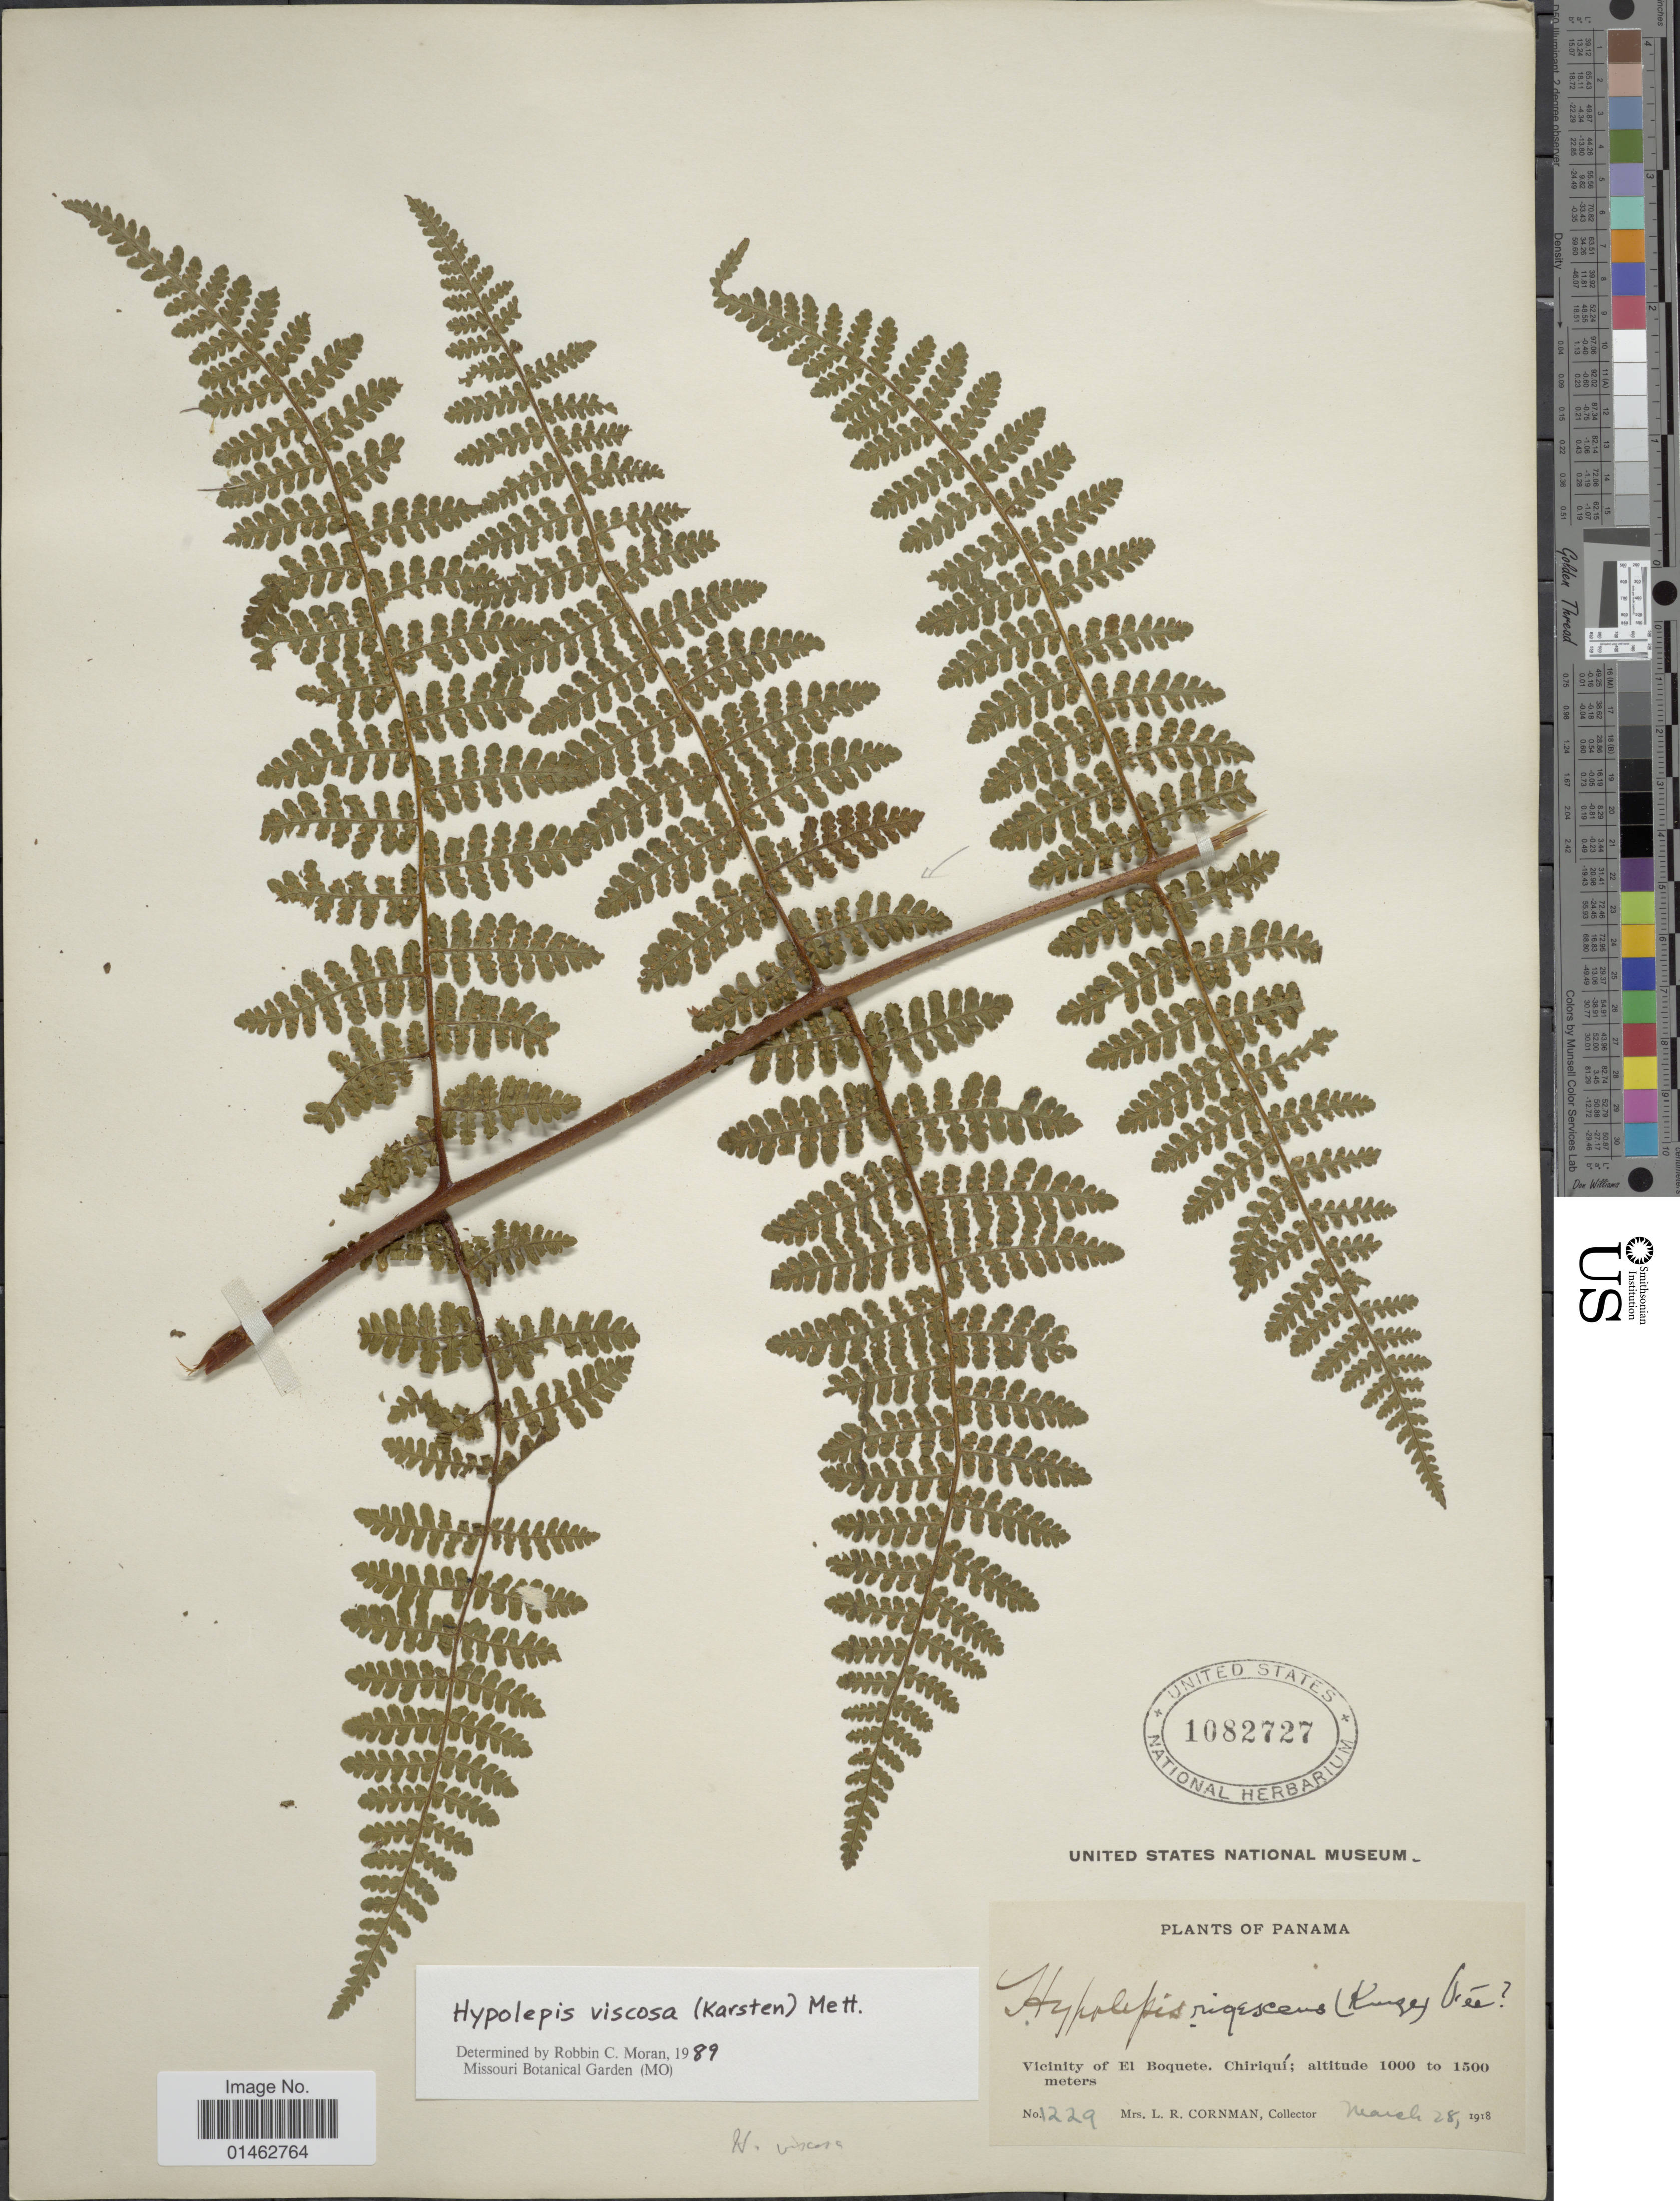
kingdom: Plantae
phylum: Tracheophyta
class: Polypodiopsida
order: Polypodiales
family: Dennstaedtiaceae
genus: Hypolepis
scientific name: Hypolepis rubiginosopilosula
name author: Lellinger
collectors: L. Cornman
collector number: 1229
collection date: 1918-03-28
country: Panama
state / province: Chiriqui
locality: Vicinity of El Boquete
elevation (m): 1000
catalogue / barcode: US 1082727